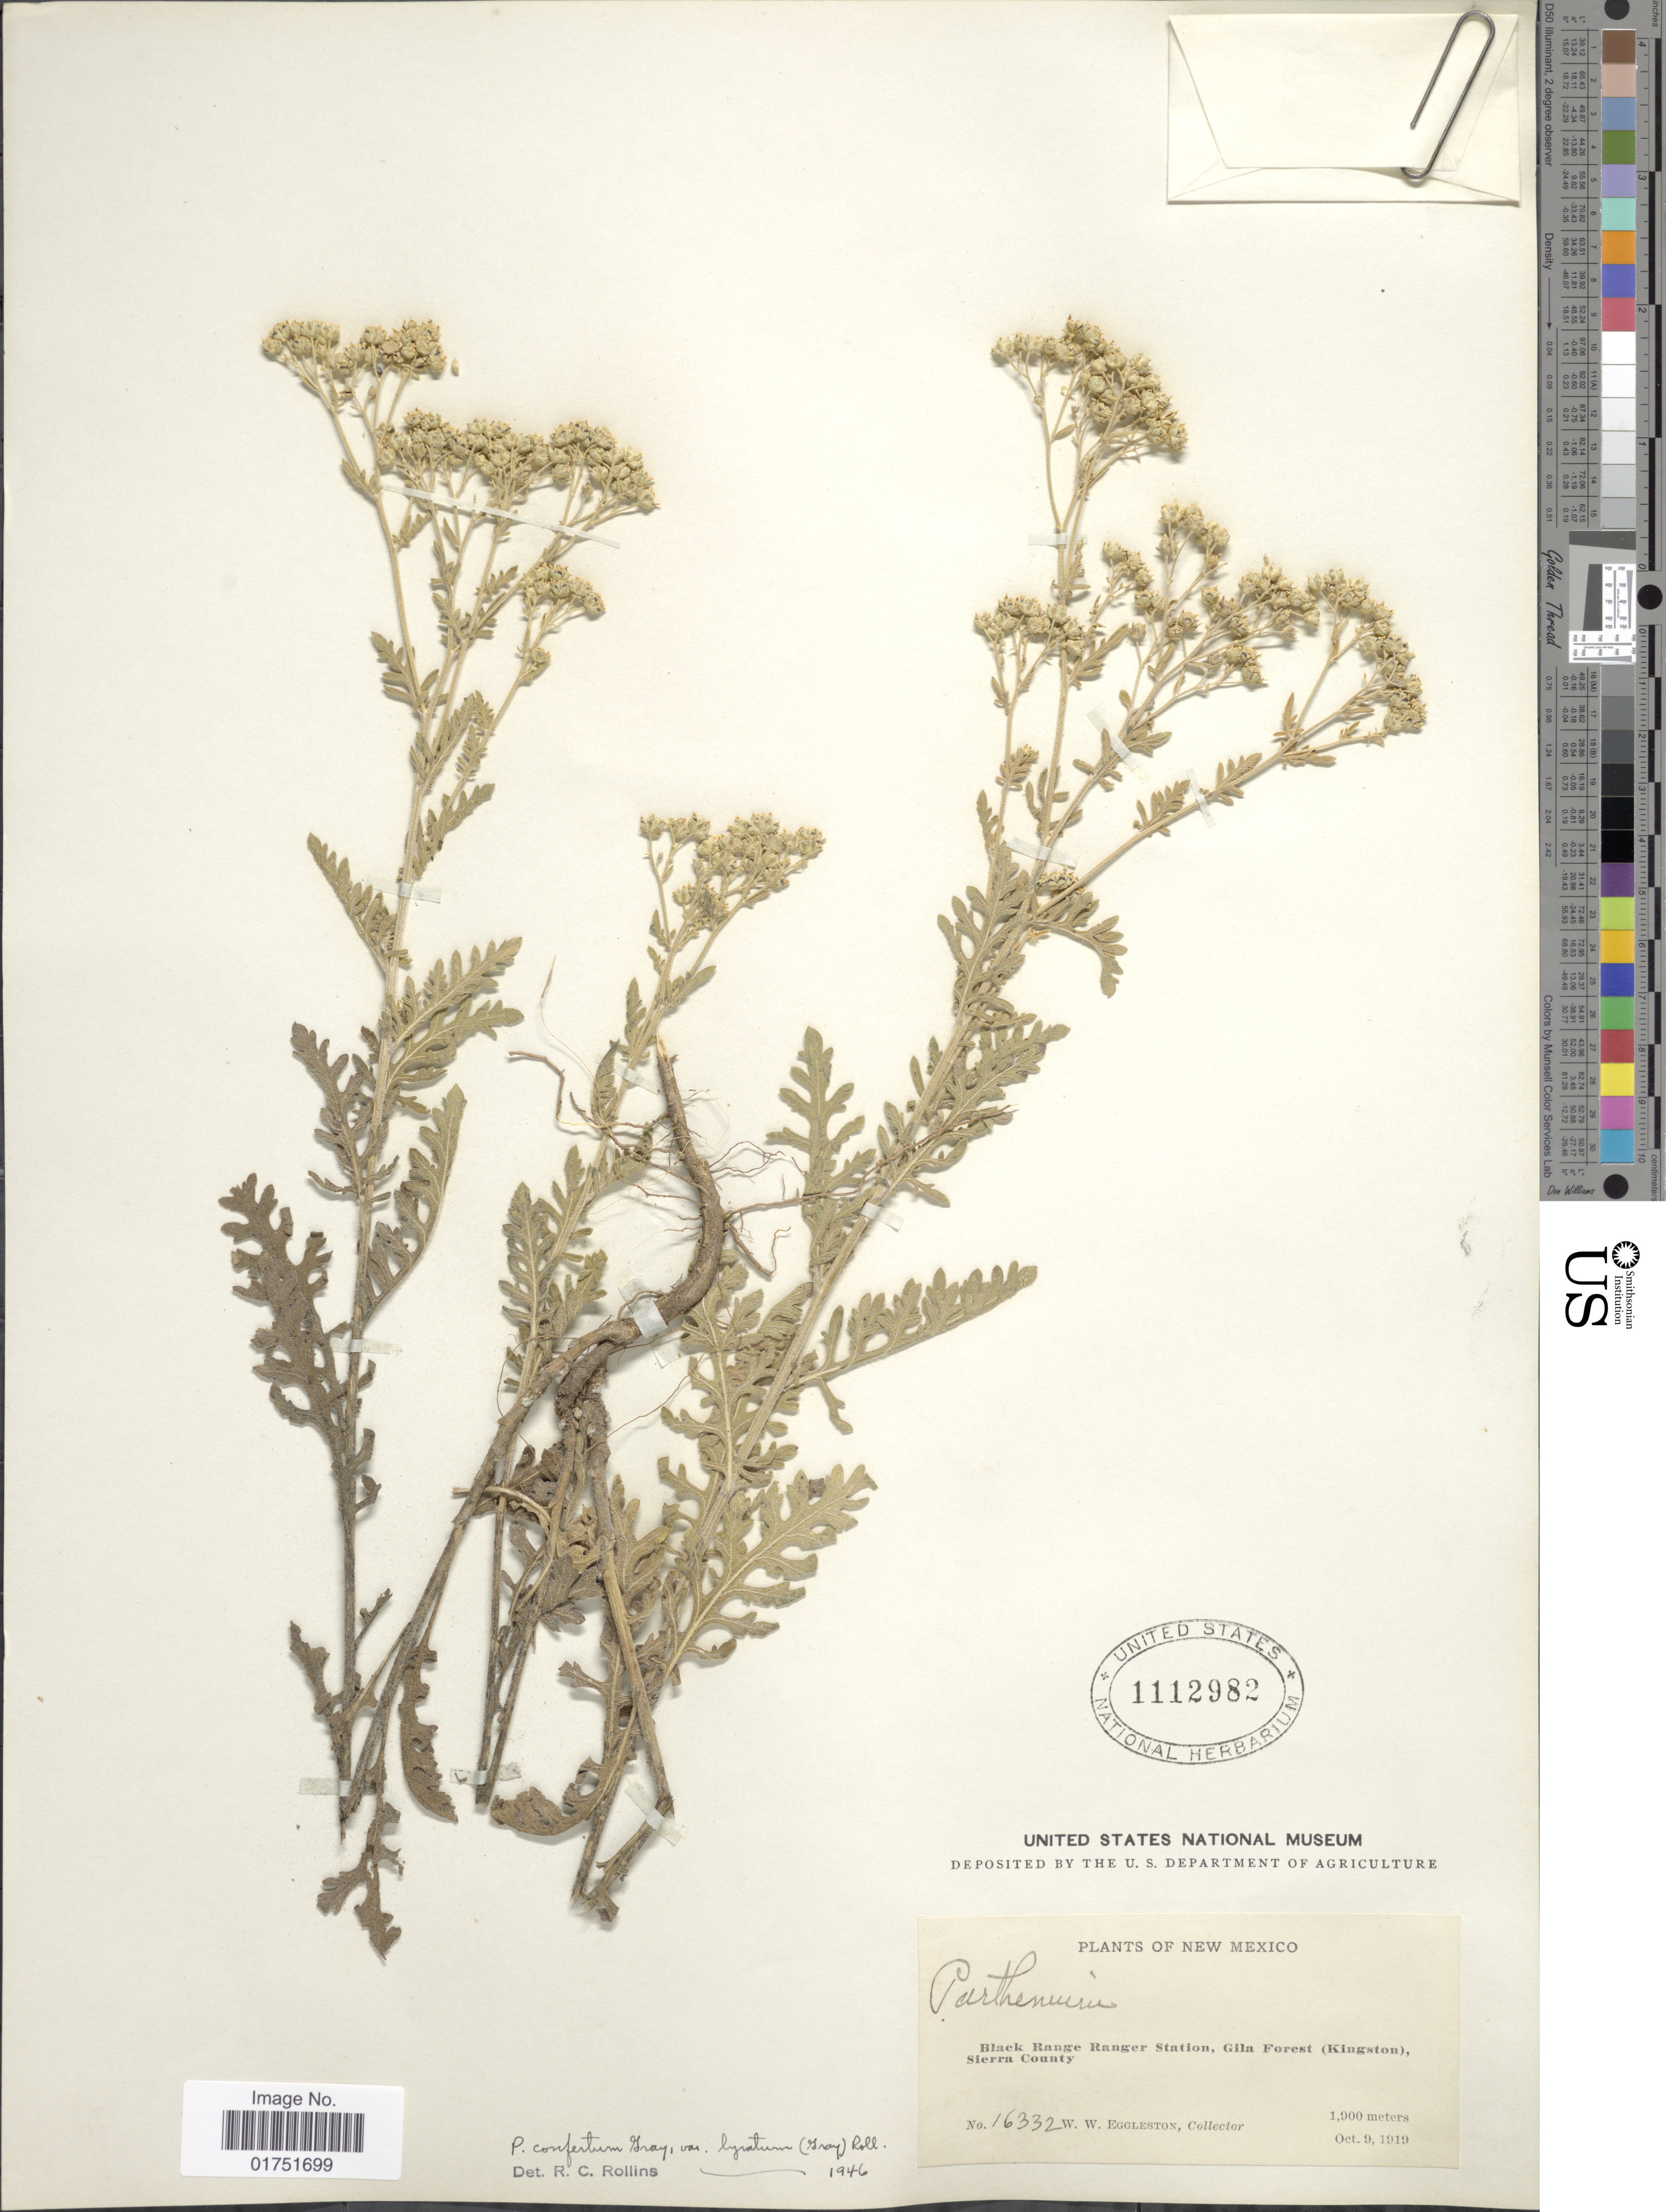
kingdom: Plantae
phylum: Tracheophyta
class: Magnoliopsida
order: Asterales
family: Asteraceae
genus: Parthenium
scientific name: Parthenium confertum var. lyratum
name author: (A. Gray) Rollins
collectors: W. W. Eggleston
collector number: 16332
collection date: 1919-10-09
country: United States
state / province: New Mexico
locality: Black Range Ranger Station, Gila Forest (Kingston), Sierra County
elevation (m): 1900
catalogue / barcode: US 1112982